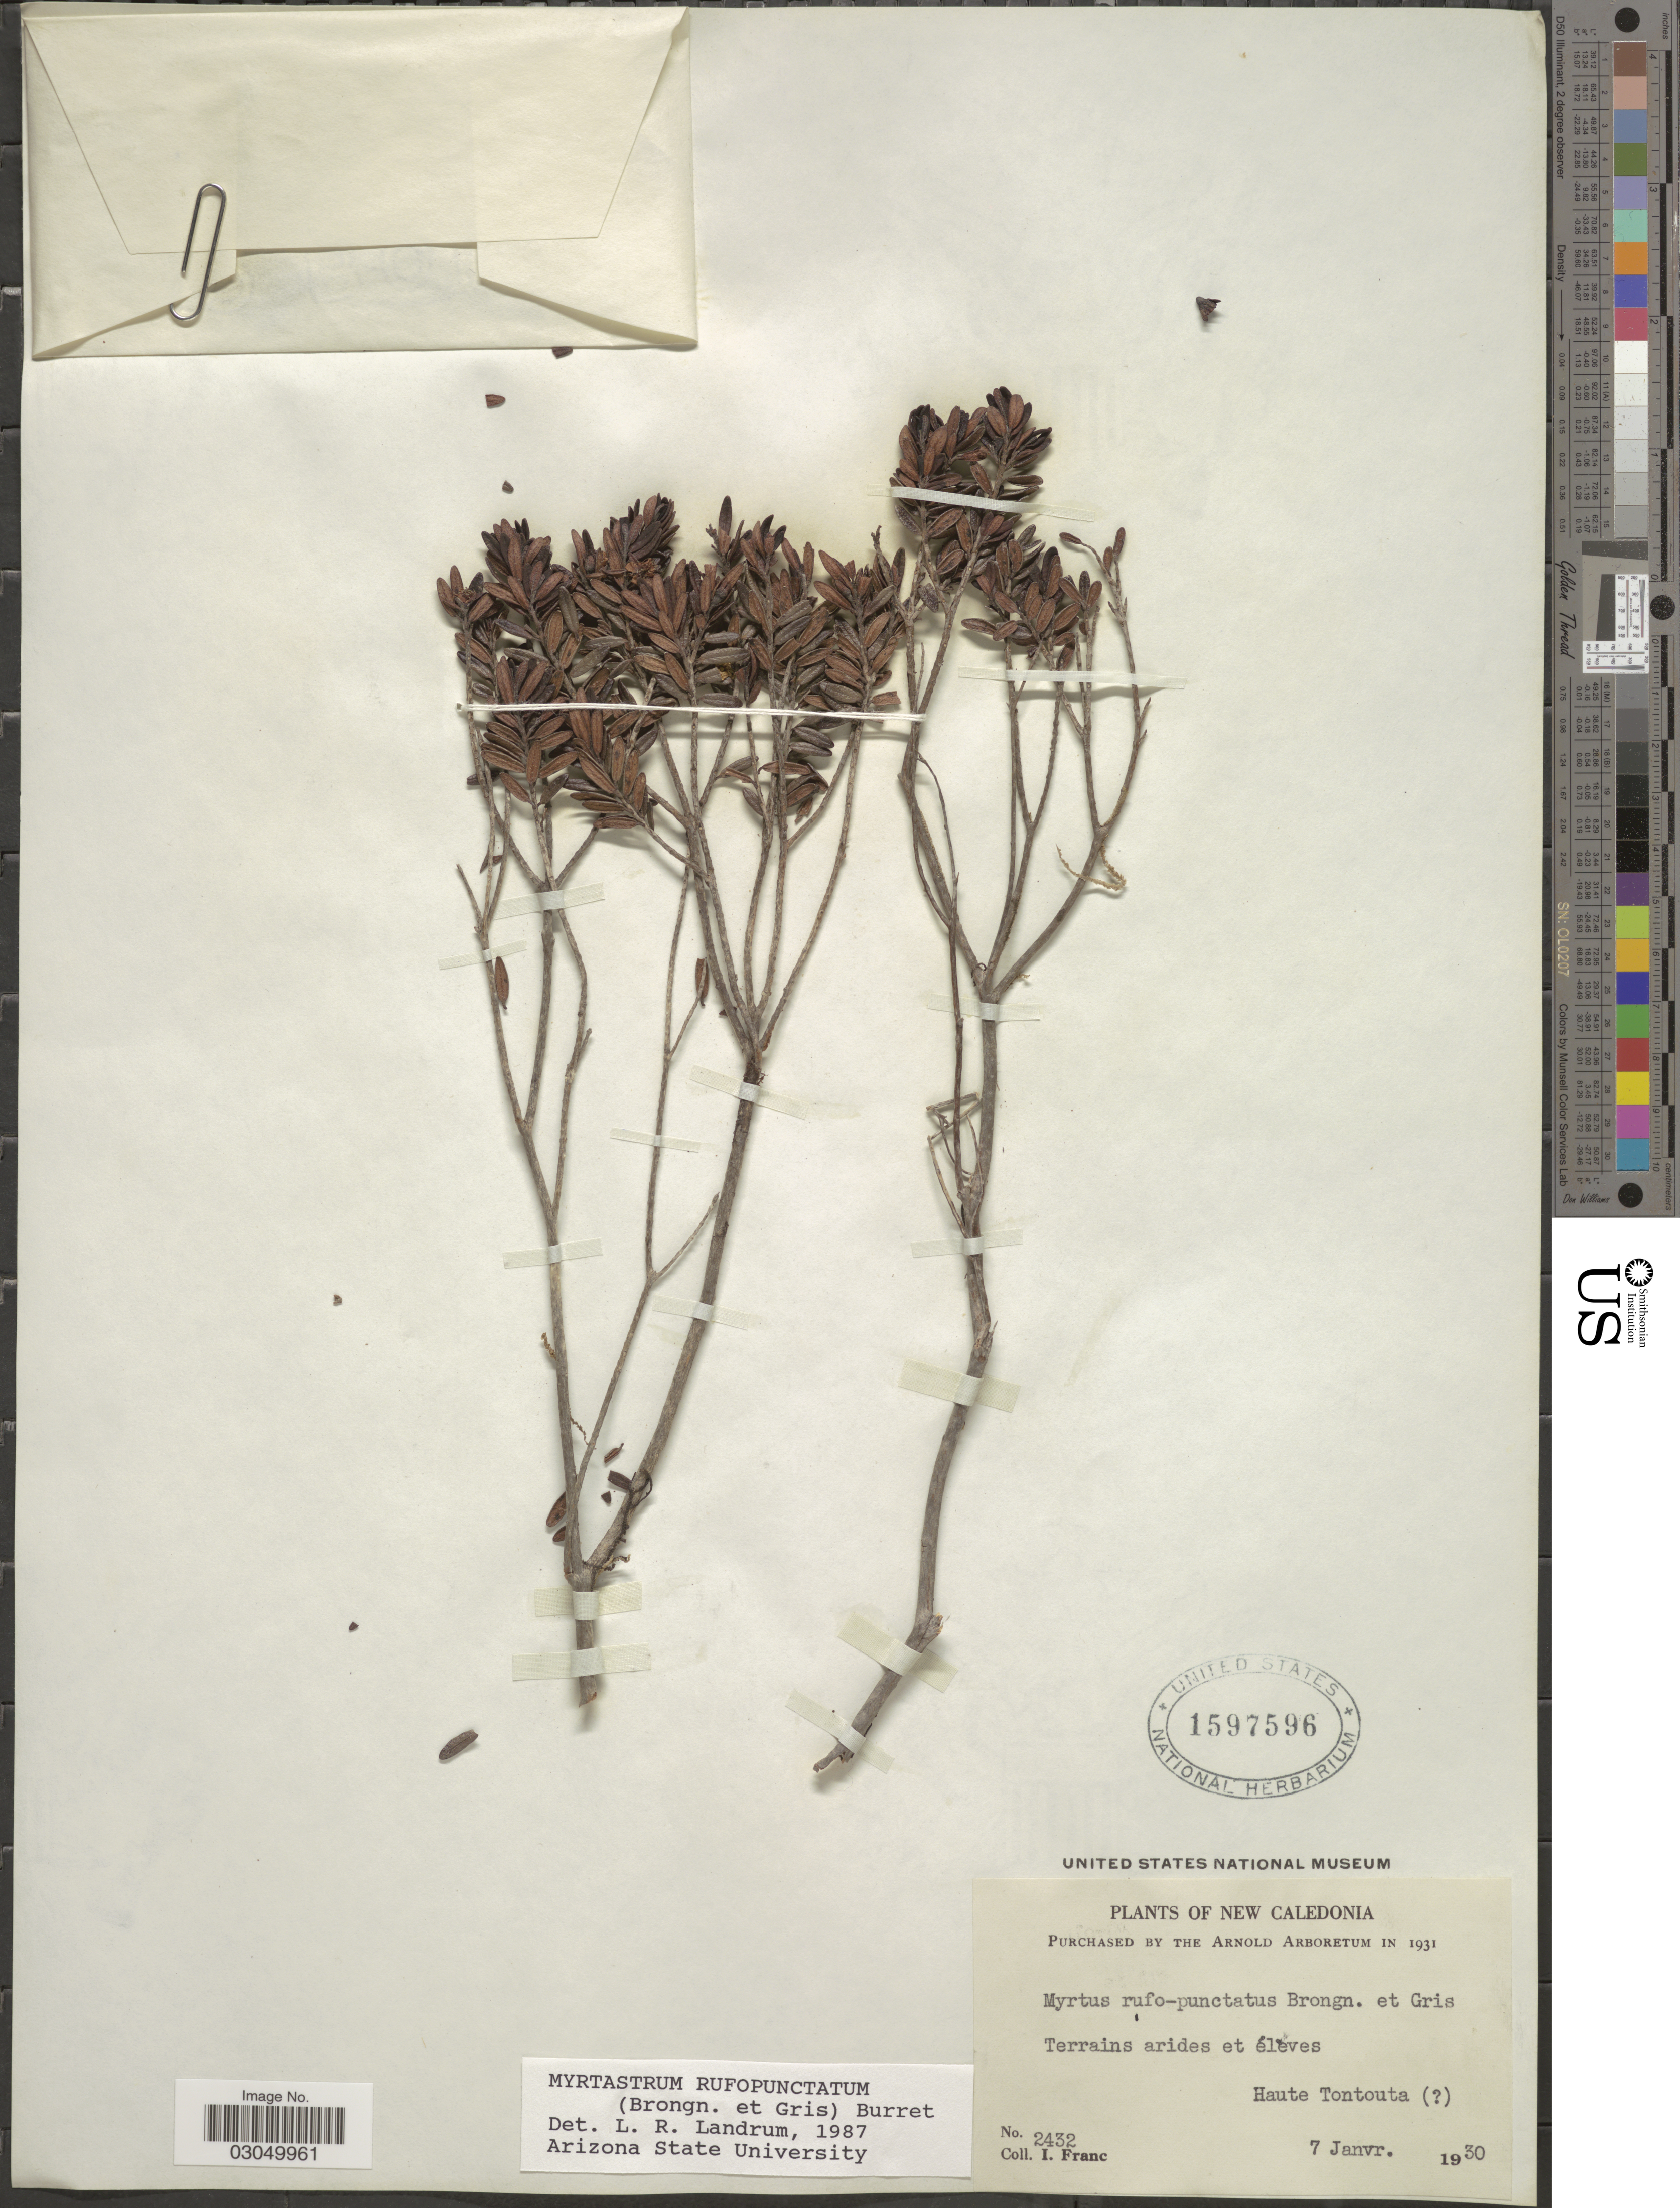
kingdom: Plantae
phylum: Tracheophyta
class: Magnoliopsida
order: Myrtales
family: Myrtaceae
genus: Myrtastrum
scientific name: Myrtastrum rufopunctatum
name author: (Pancher ex Brongn. & Gris) Burret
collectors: I. Franc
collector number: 2432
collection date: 1930-01-07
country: New Caledonia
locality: Terrains arides et élèves. Haute Tontouta ( [unsure placement]).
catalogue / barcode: US 1597596